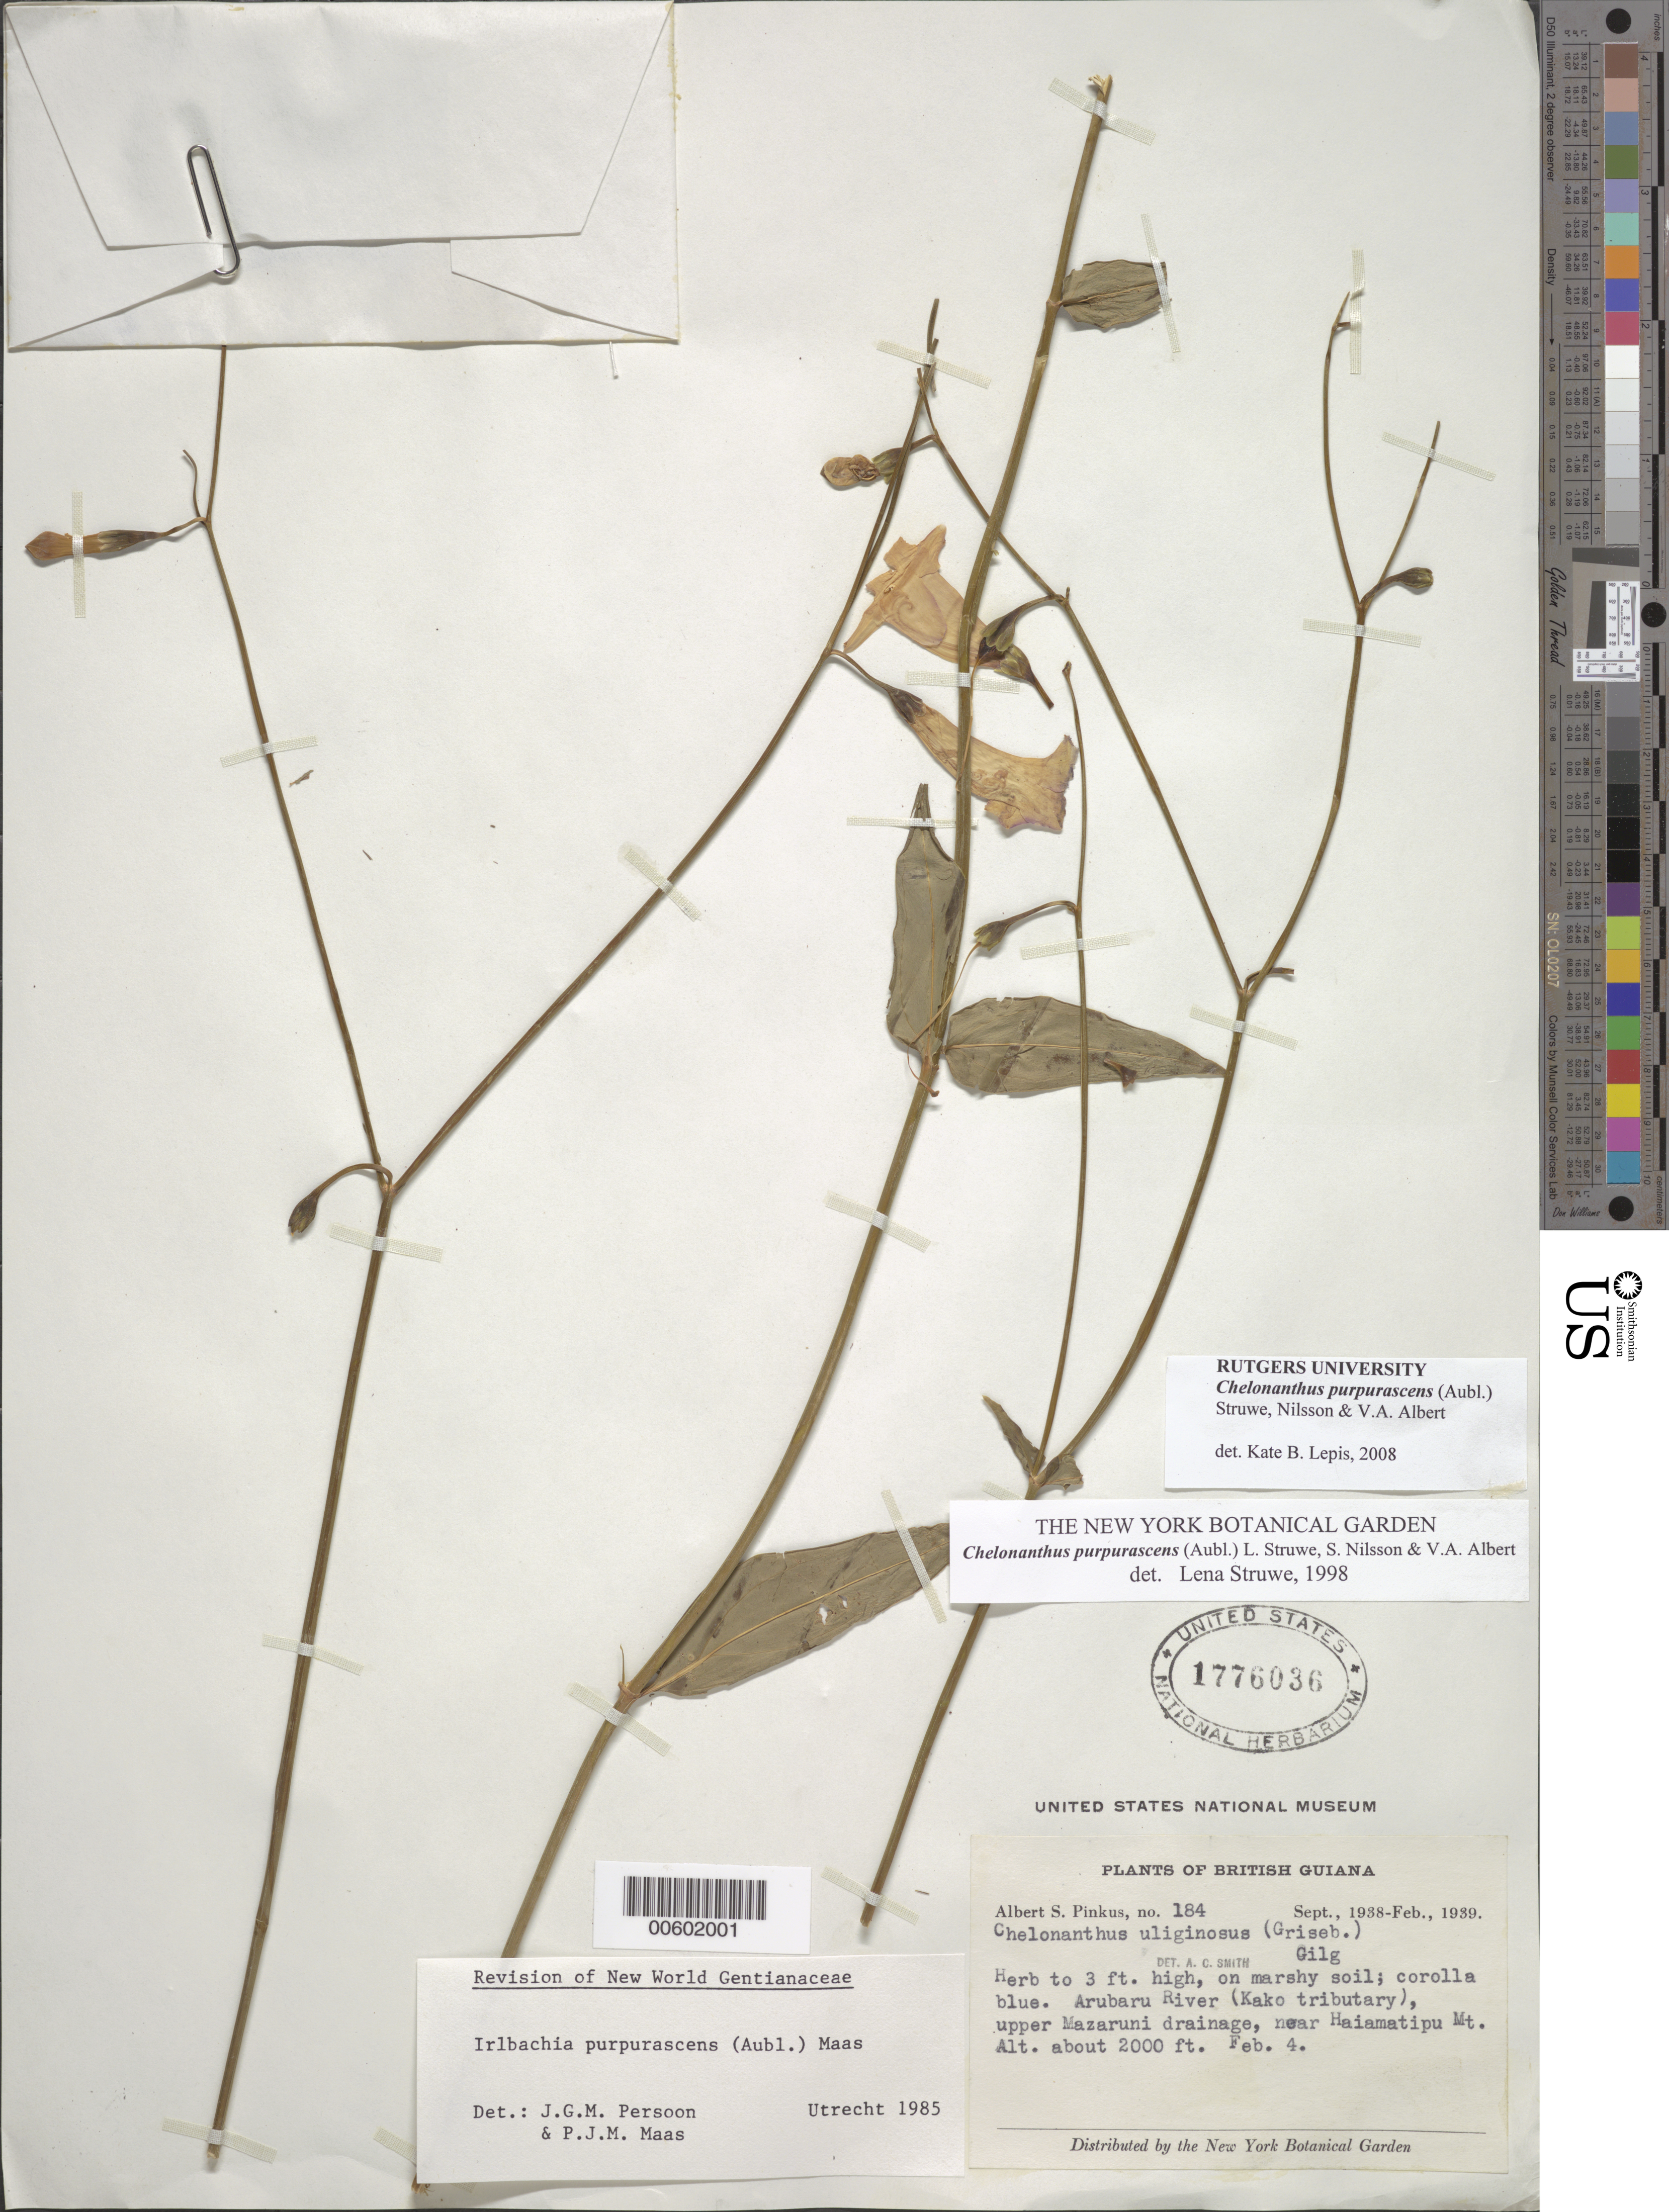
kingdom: Plantae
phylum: Tracheophyta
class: Magnoliopsida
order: Gentianales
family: Gentianaceae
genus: Chelonanthus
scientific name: Chelonanthus purpurascens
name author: (Aubl.) Struwe et al.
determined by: Struwe, L.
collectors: A. Pinkus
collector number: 184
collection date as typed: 4-Feb-39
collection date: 1939-02-04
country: Guyana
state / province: Cuyuni-Mazaruni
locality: Arubaru R. (Kako trib.), upper Mazaruni drainage, near Haiamatipu Mt.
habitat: Marshy soil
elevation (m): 610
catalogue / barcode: US 1776036